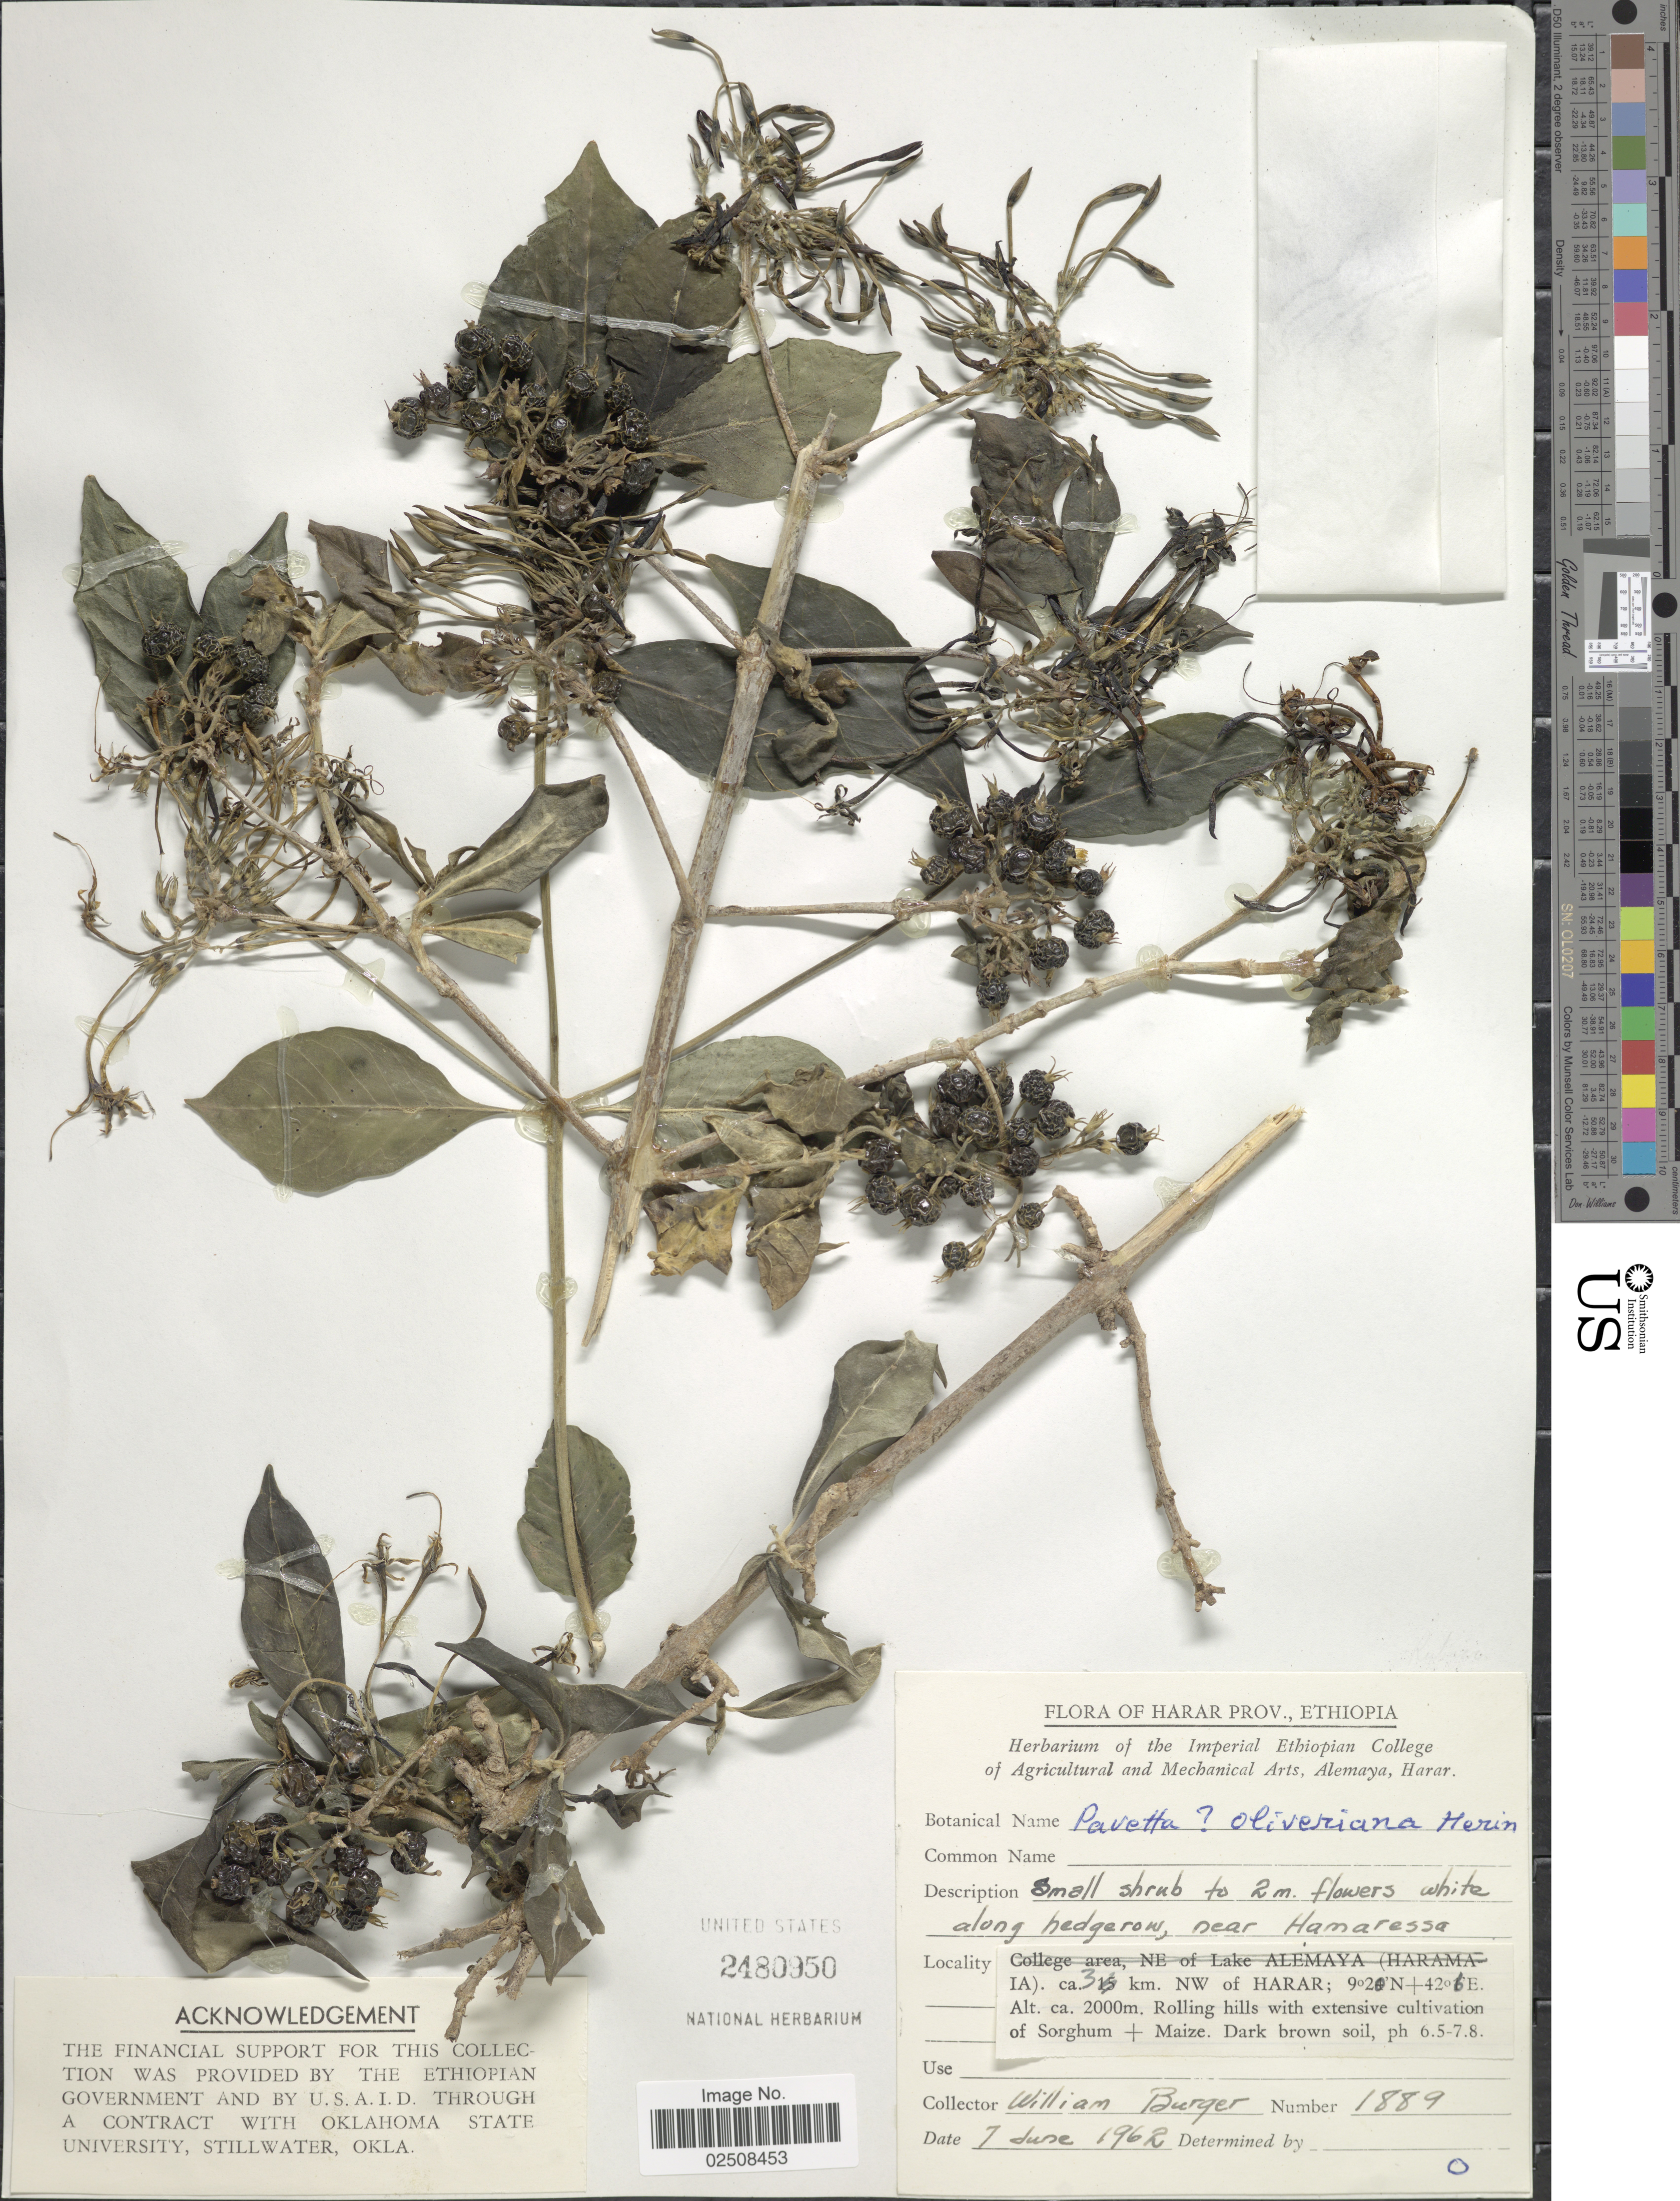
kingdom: Plantae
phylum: Tracheophyta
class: Magnoliopsida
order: Gentianales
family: Rubiaceae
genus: Pavetta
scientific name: Pavetta oliveriana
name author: Hiern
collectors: W. Burger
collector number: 1889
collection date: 1962-06-07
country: Ethiopia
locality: Harar Prov. Ca. 3 km. NW of Harar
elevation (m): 2000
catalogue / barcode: US 2480950